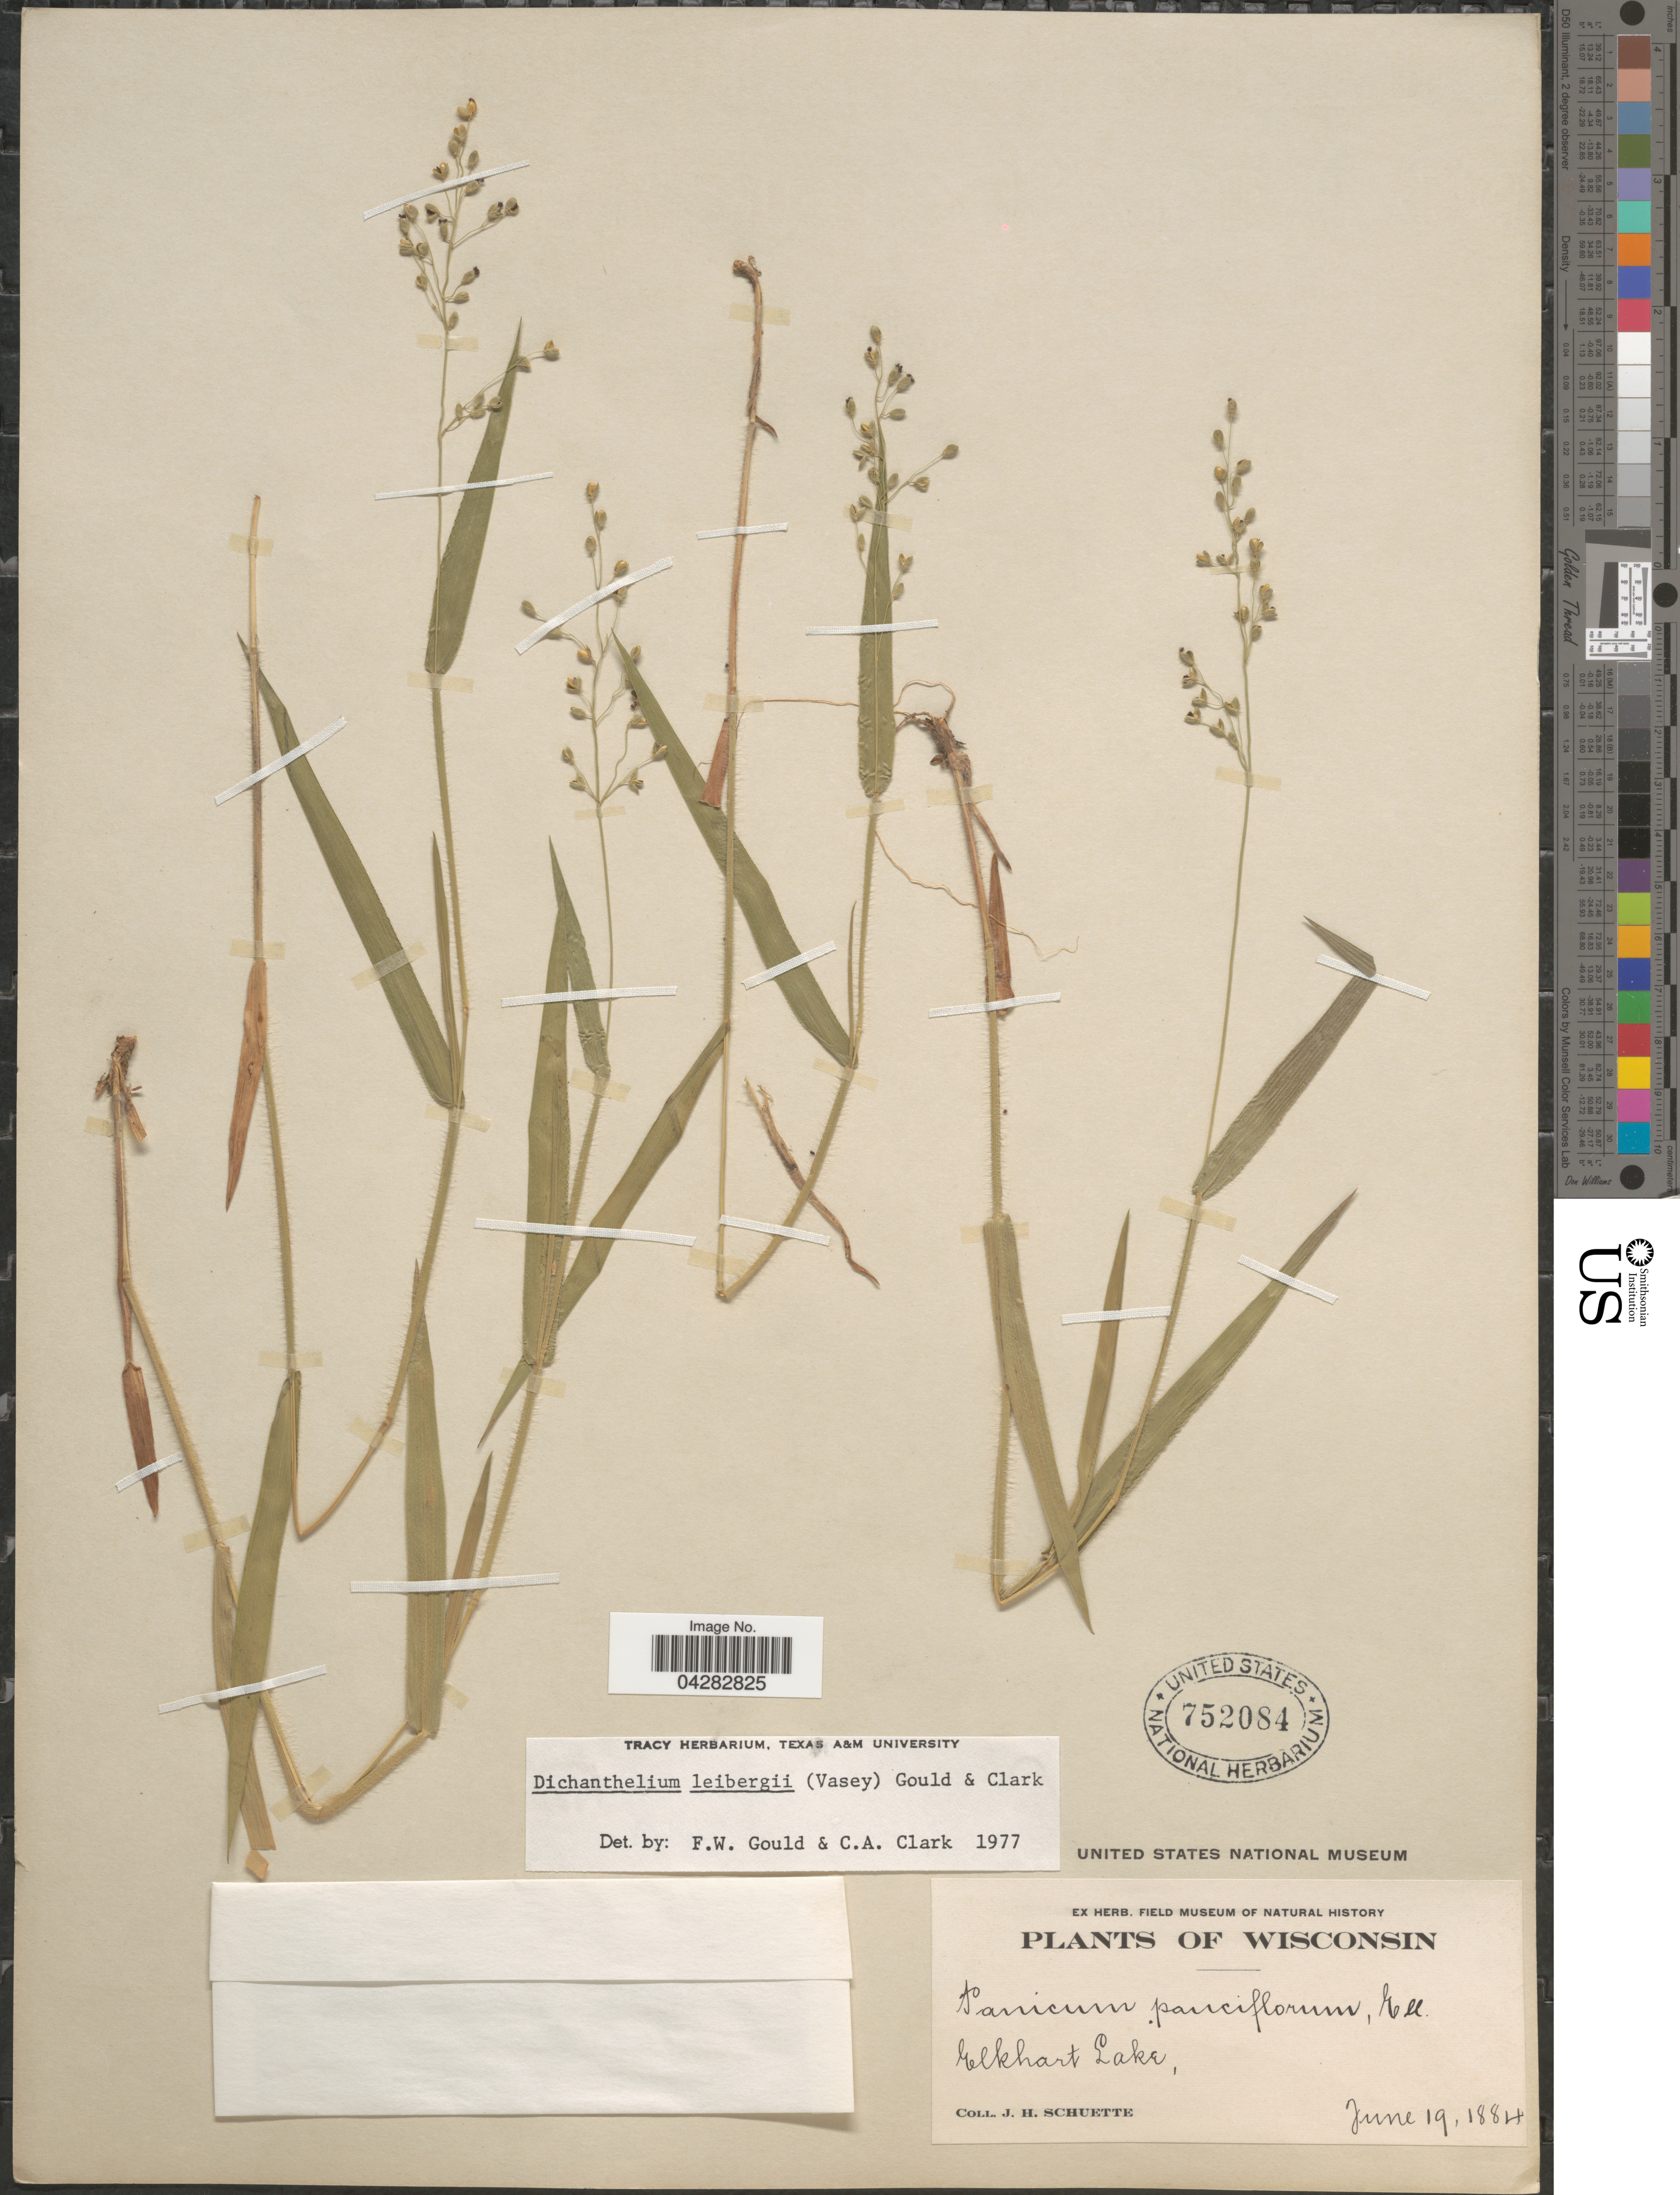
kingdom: Plantae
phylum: Tracheophyta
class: Liliopsida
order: Poales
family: Poaceae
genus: Dichanthelium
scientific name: Dichanthelium leibergii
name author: (Vasey) Gould & C.A. Clark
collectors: J. H. Schuette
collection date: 1884-06-19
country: United States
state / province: Wisconsin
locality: Elkhart Lake.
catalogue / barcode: US 752084